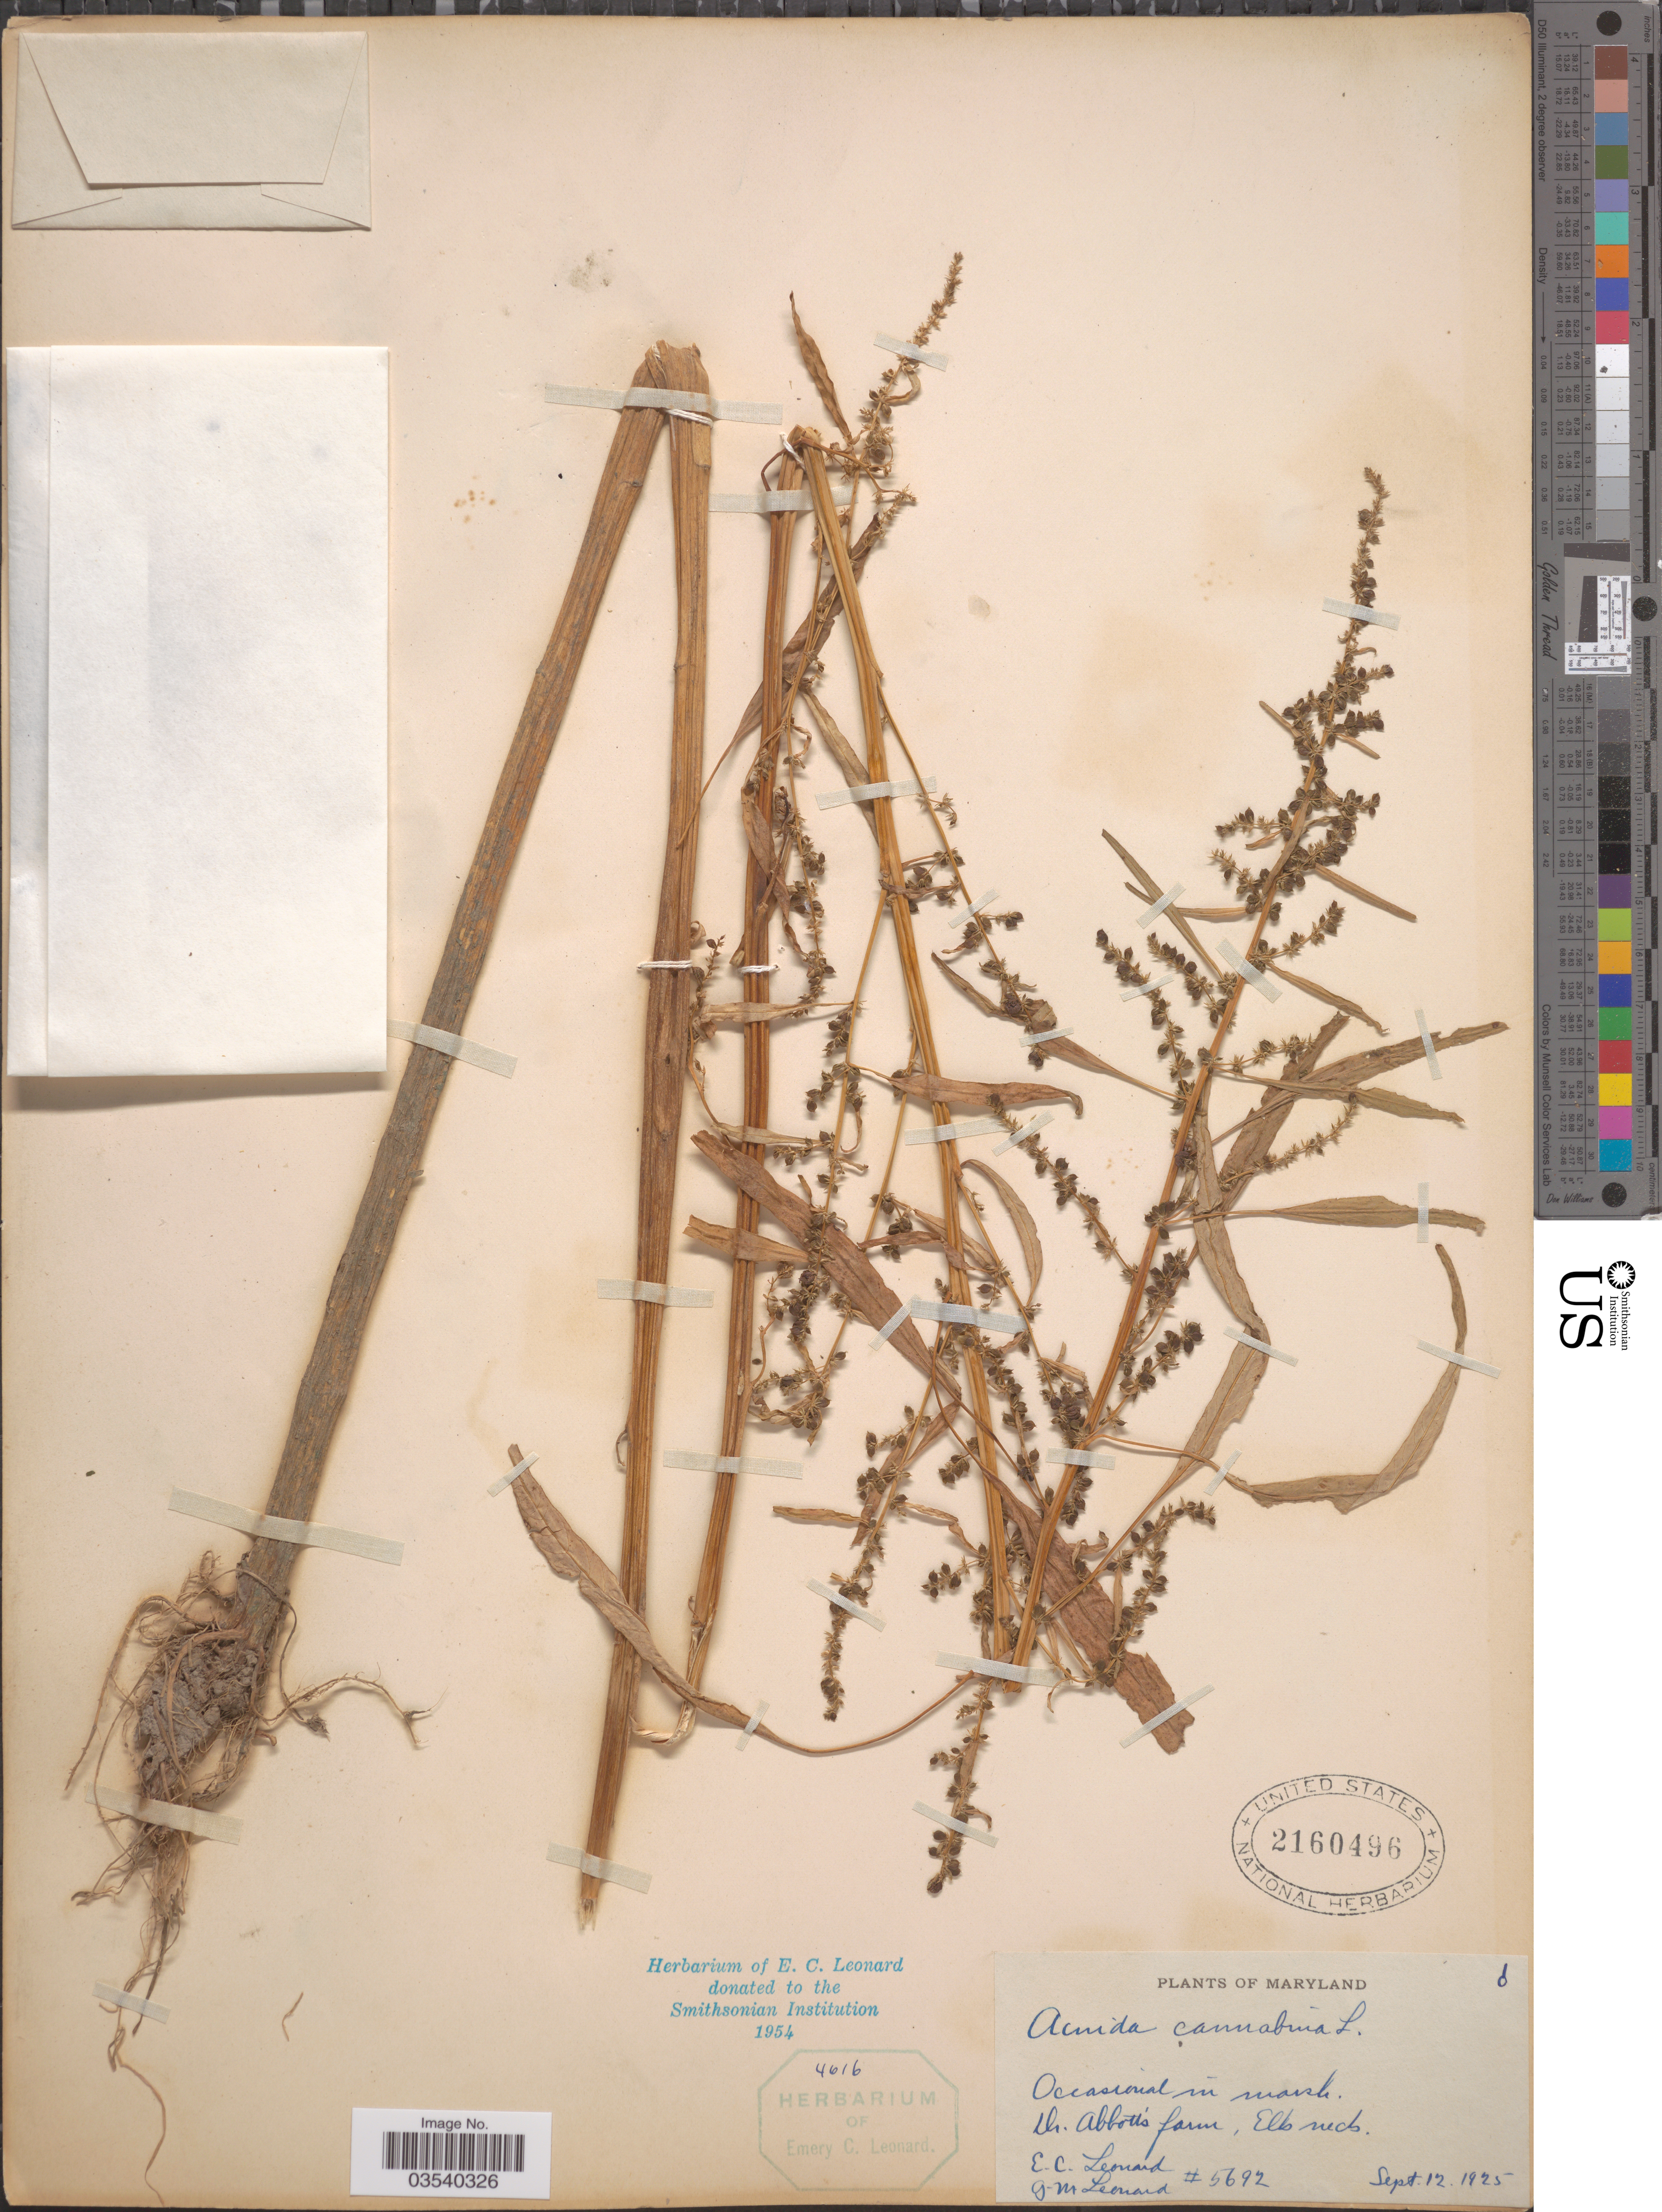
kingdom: Plantae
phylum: Tracheophyta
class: Magnoliopsida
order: Caryophyllales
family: Amaranthaceae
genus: Amaranthus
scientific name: Amaranthus cannabinus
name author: (L.) E.G. F. Sauer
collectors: E. C. Leonard & G. M. Leonard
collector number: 5692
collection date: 1925-09-12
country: United States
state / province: Maryland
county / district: Cecil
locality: Dr. Abbott's farm, Elb neck.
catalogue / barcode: US 2160496